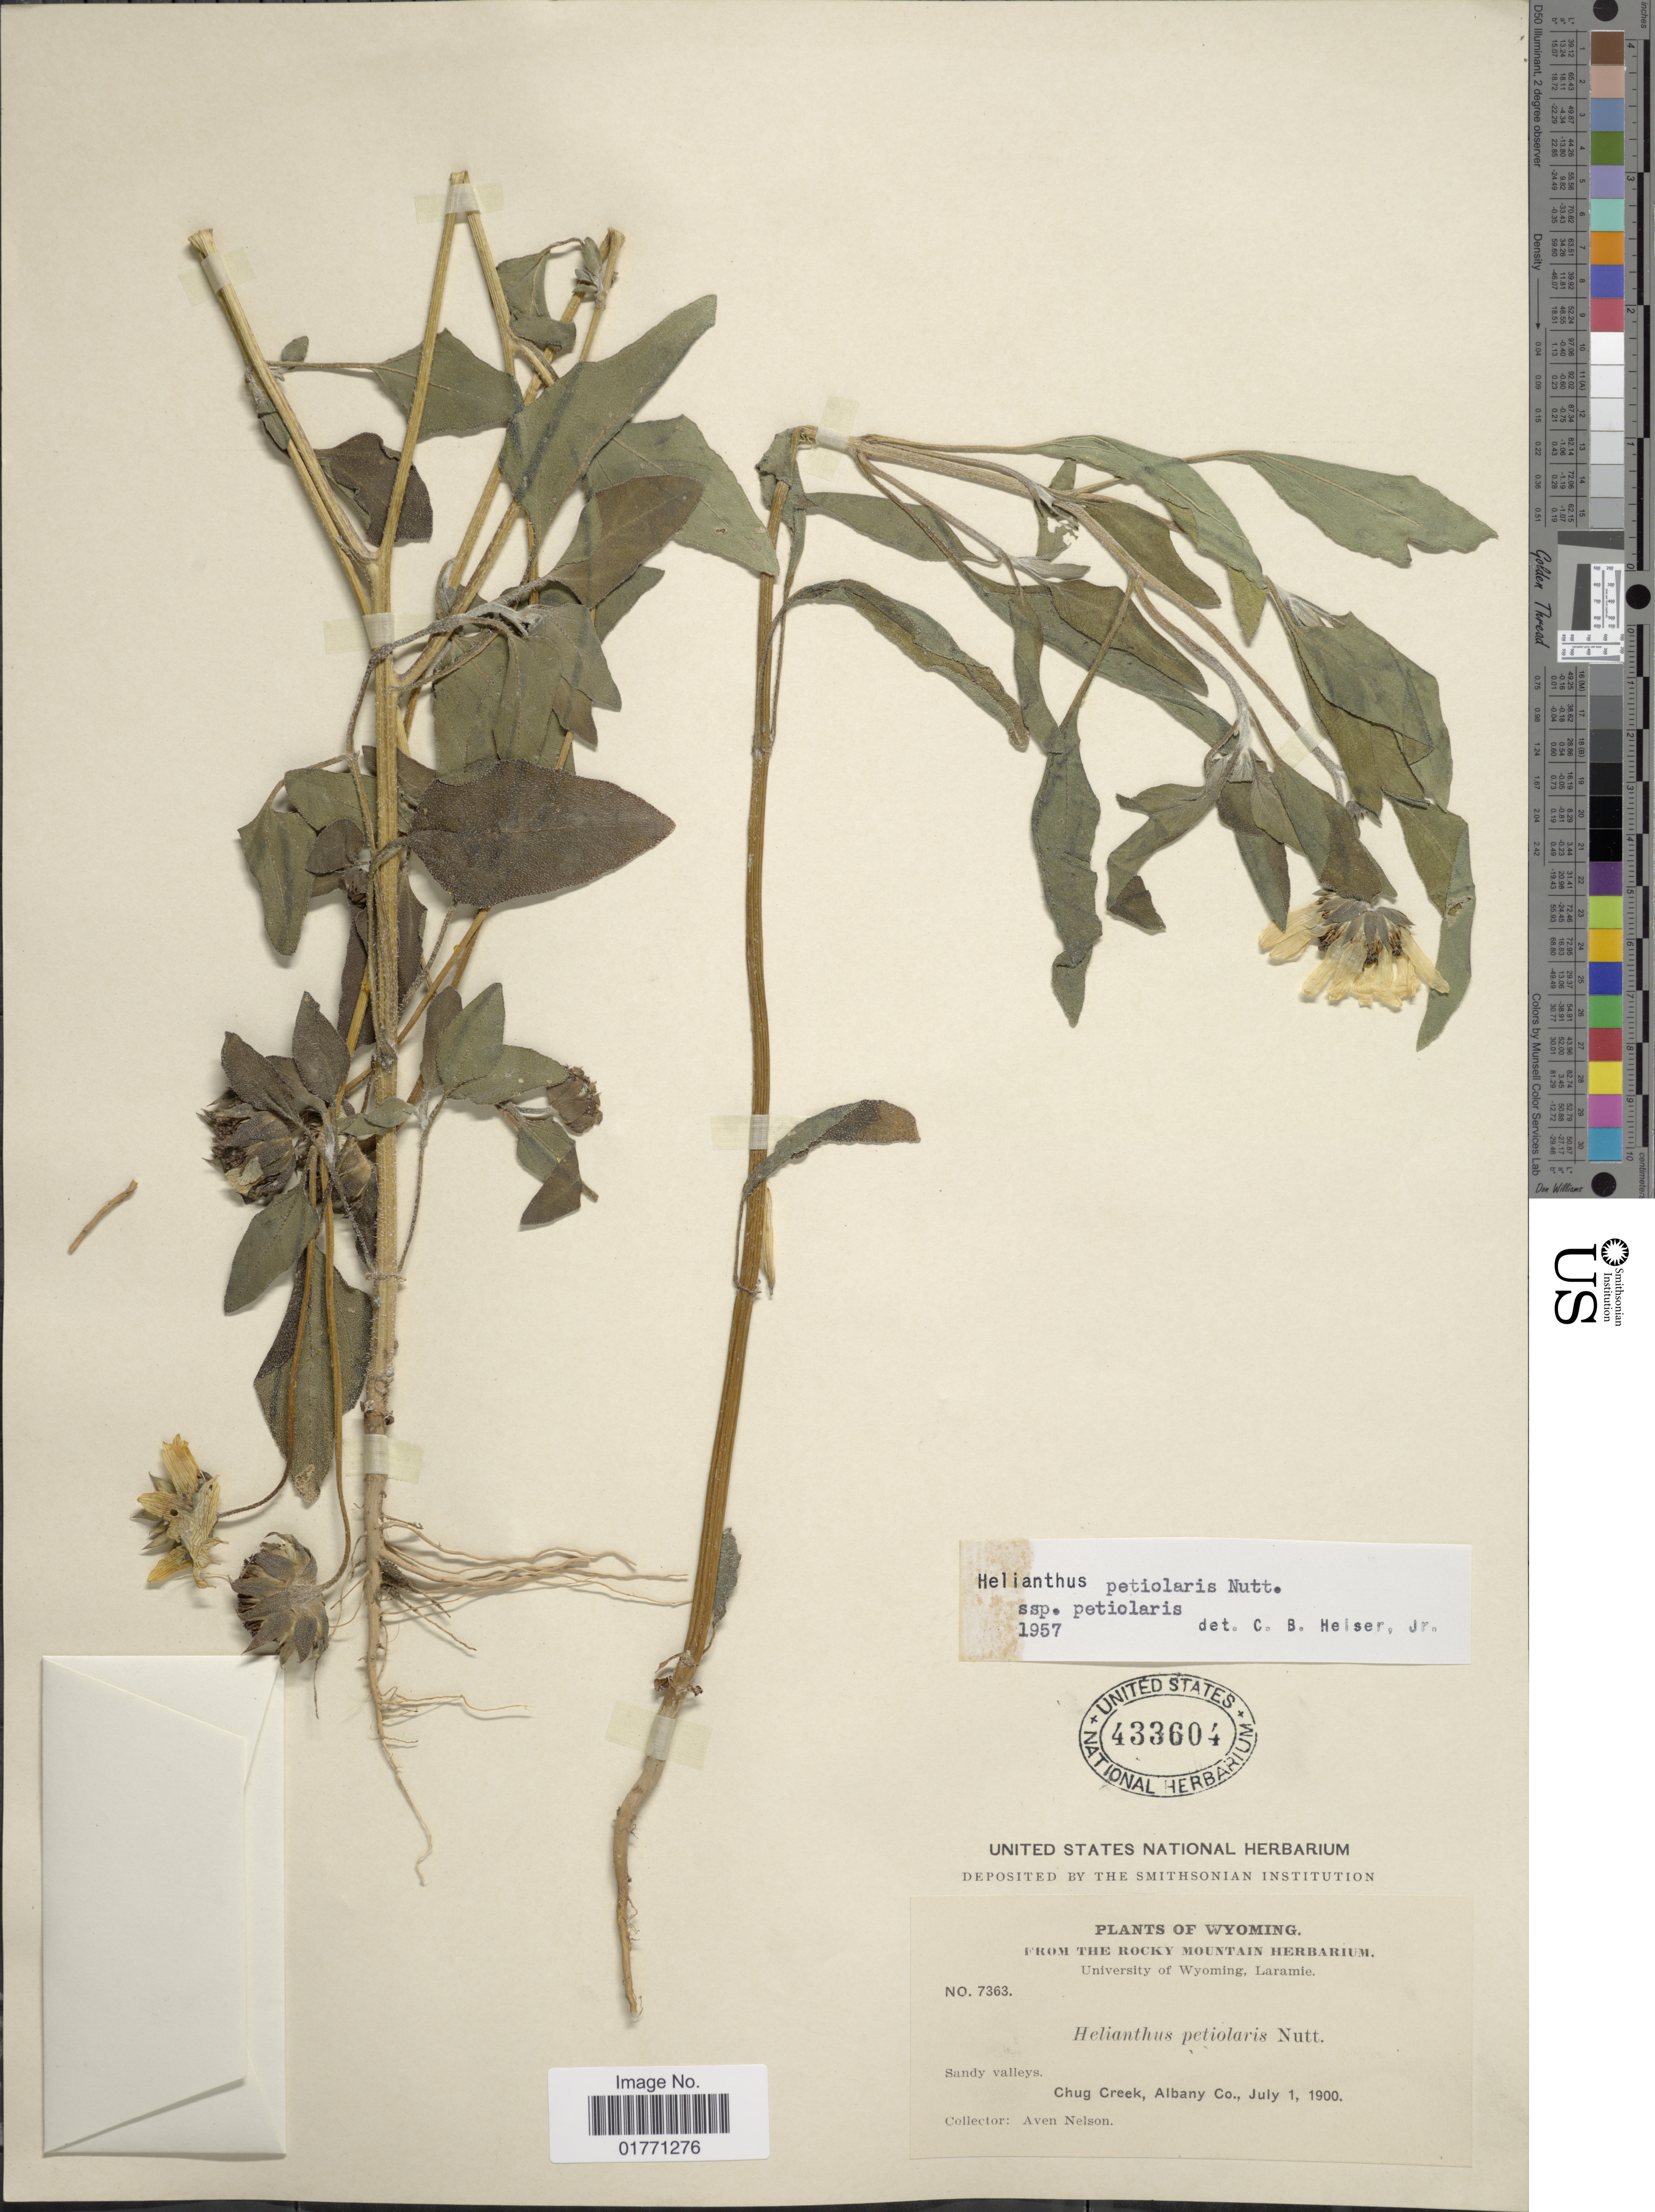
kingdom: Plantae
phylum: Tracheophyta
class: Magnoliopsida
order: Asterales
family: Asteraceae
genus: Helianthus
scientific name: Helianthus petiolaris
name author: Nutt.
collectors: A. Nelson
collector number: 7363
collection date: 1900-07-01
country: United States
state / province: Wyoming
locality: Sandy valleys, Chug Creek, Albany Co.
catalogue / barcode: US 433604